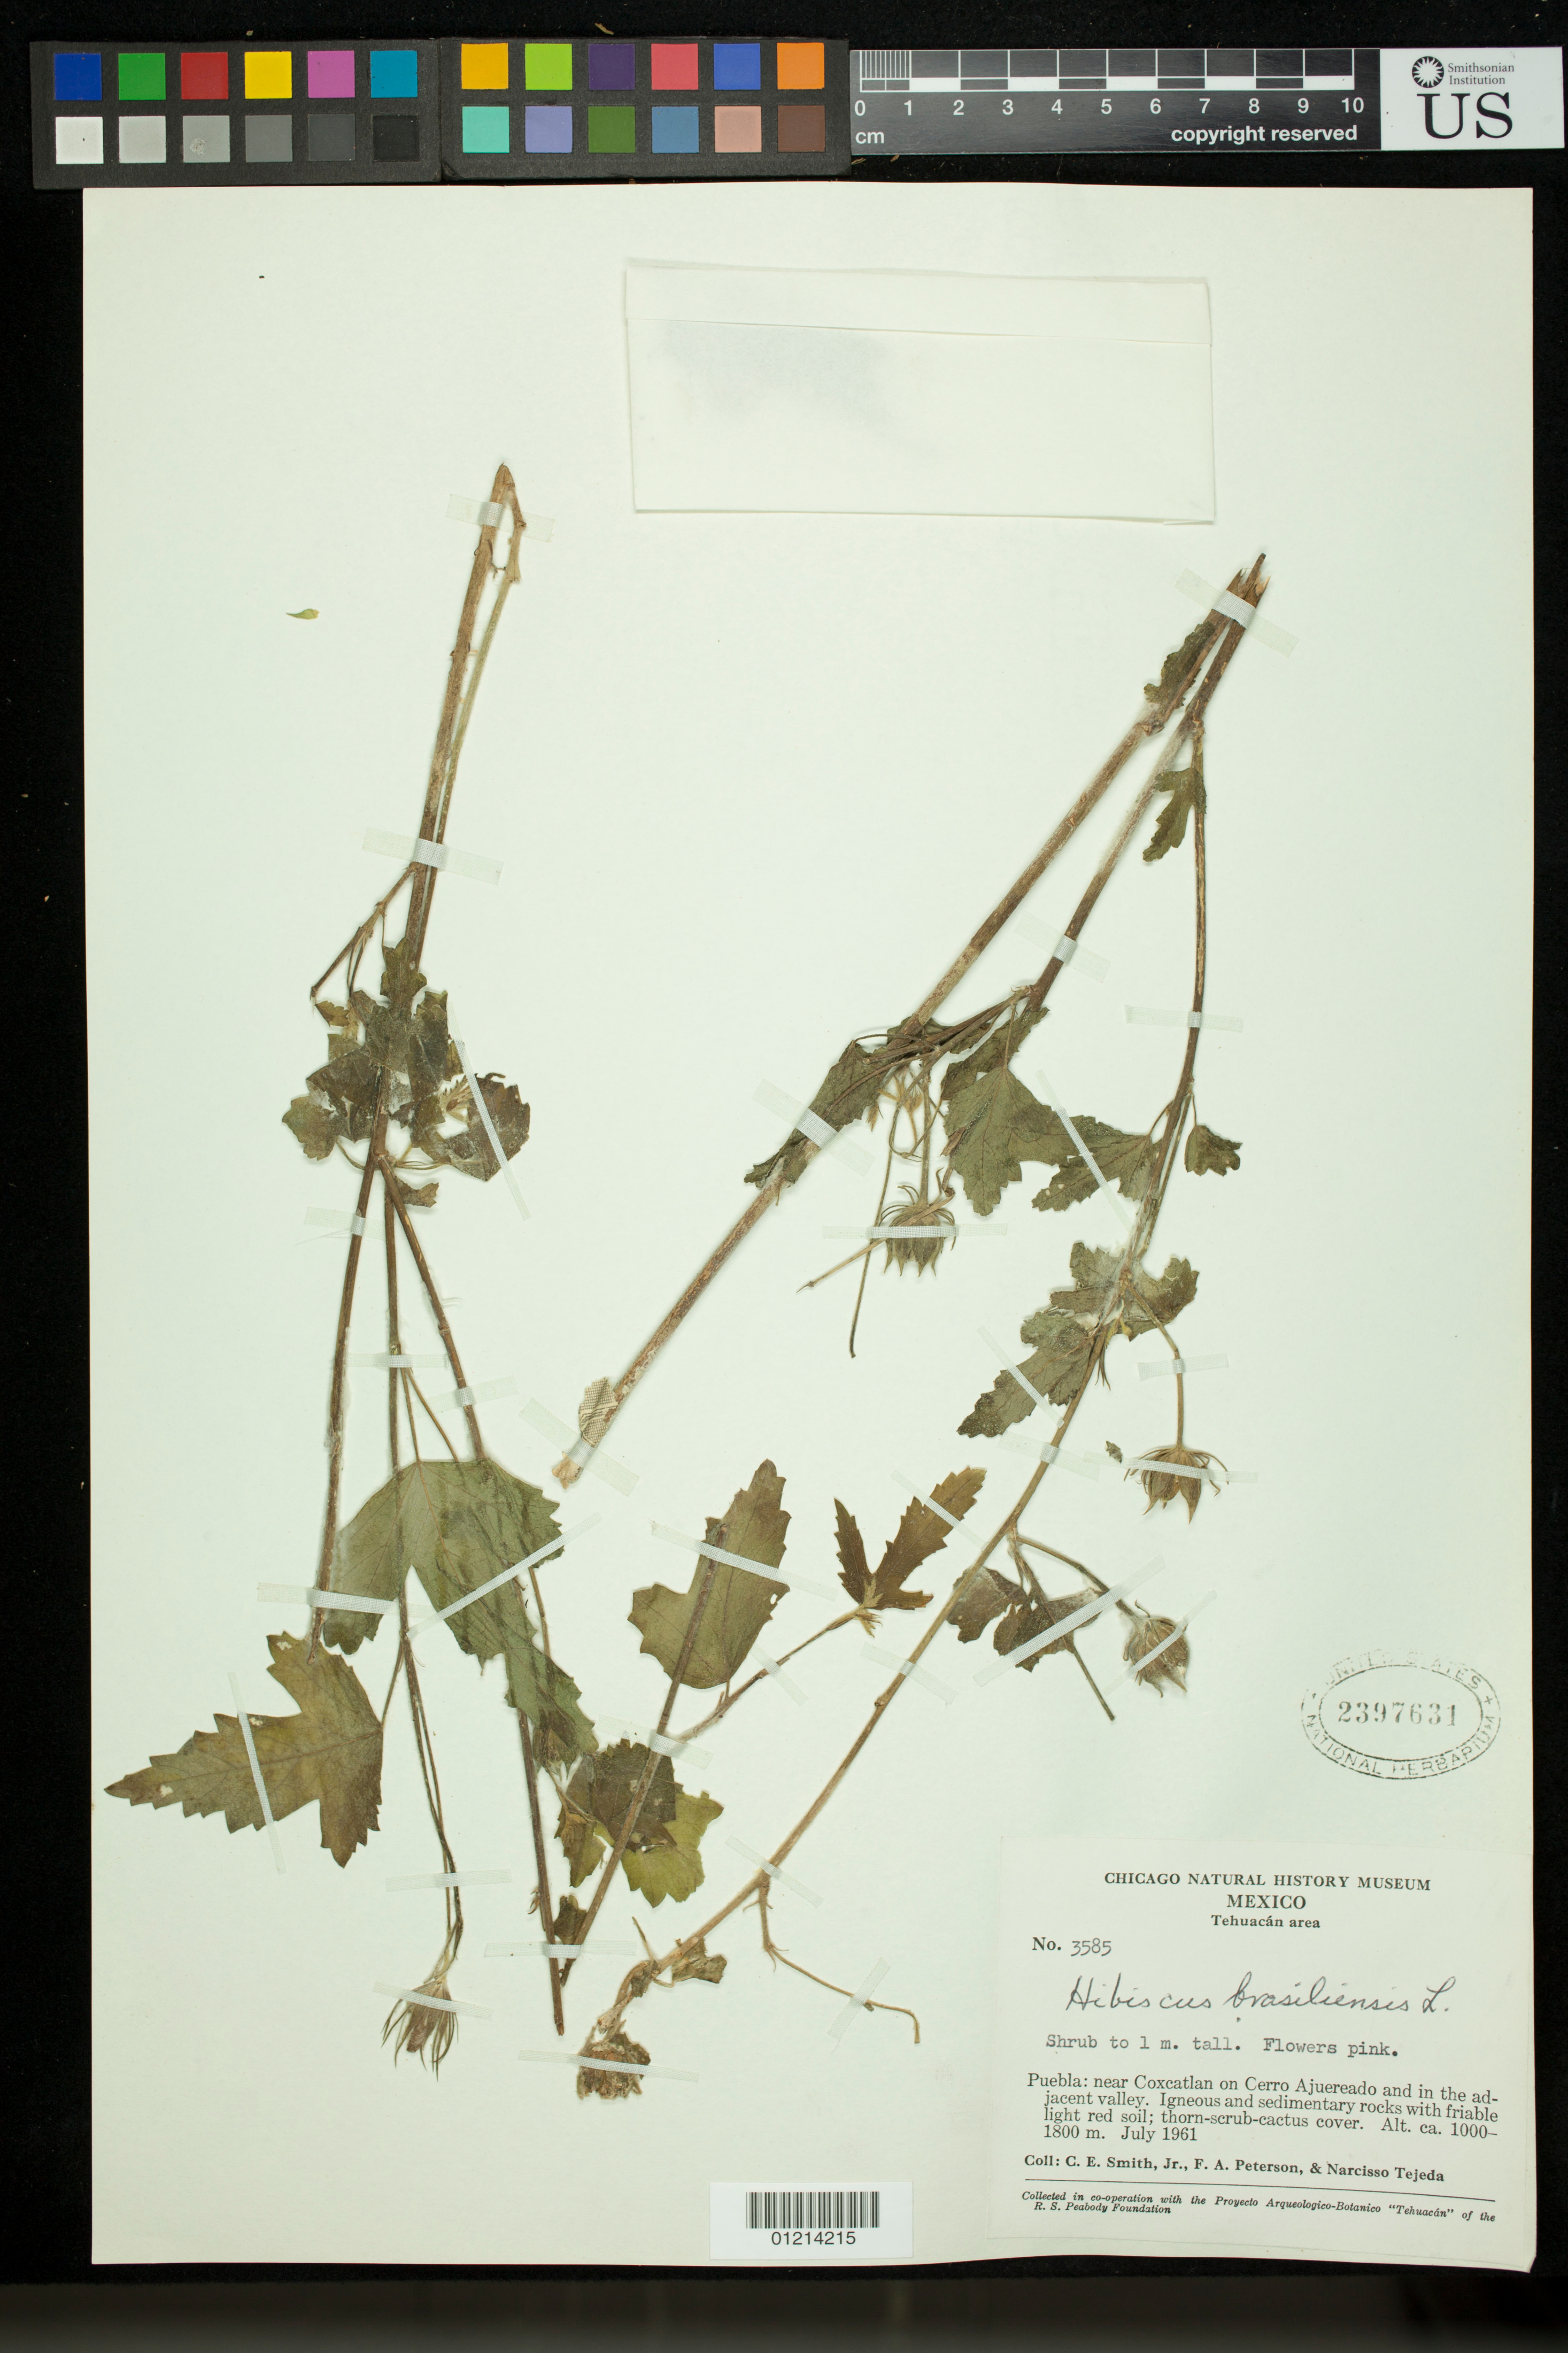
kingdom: Plantae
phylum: Tracheophyta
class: Magnoliopsida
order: Malvales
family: Malvaceae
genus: Hibiscus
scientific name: Hibiscus phoeniceus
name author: Jacq.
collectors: C. E. Smith Jr., F. A. Peterson & N. Tejeda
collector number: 3585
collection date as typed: Jul 1961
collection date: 1961-07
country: Mexico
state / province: Puebla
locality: Tehuacán area. Puebla: near Coxcatlan on Cerro Ajuereado and in the adjacent valley. Igneous and sedimentary rocks with friable light red soil; thorn-scrub-cactus cover.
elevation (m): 1000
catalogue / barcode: US 2397631